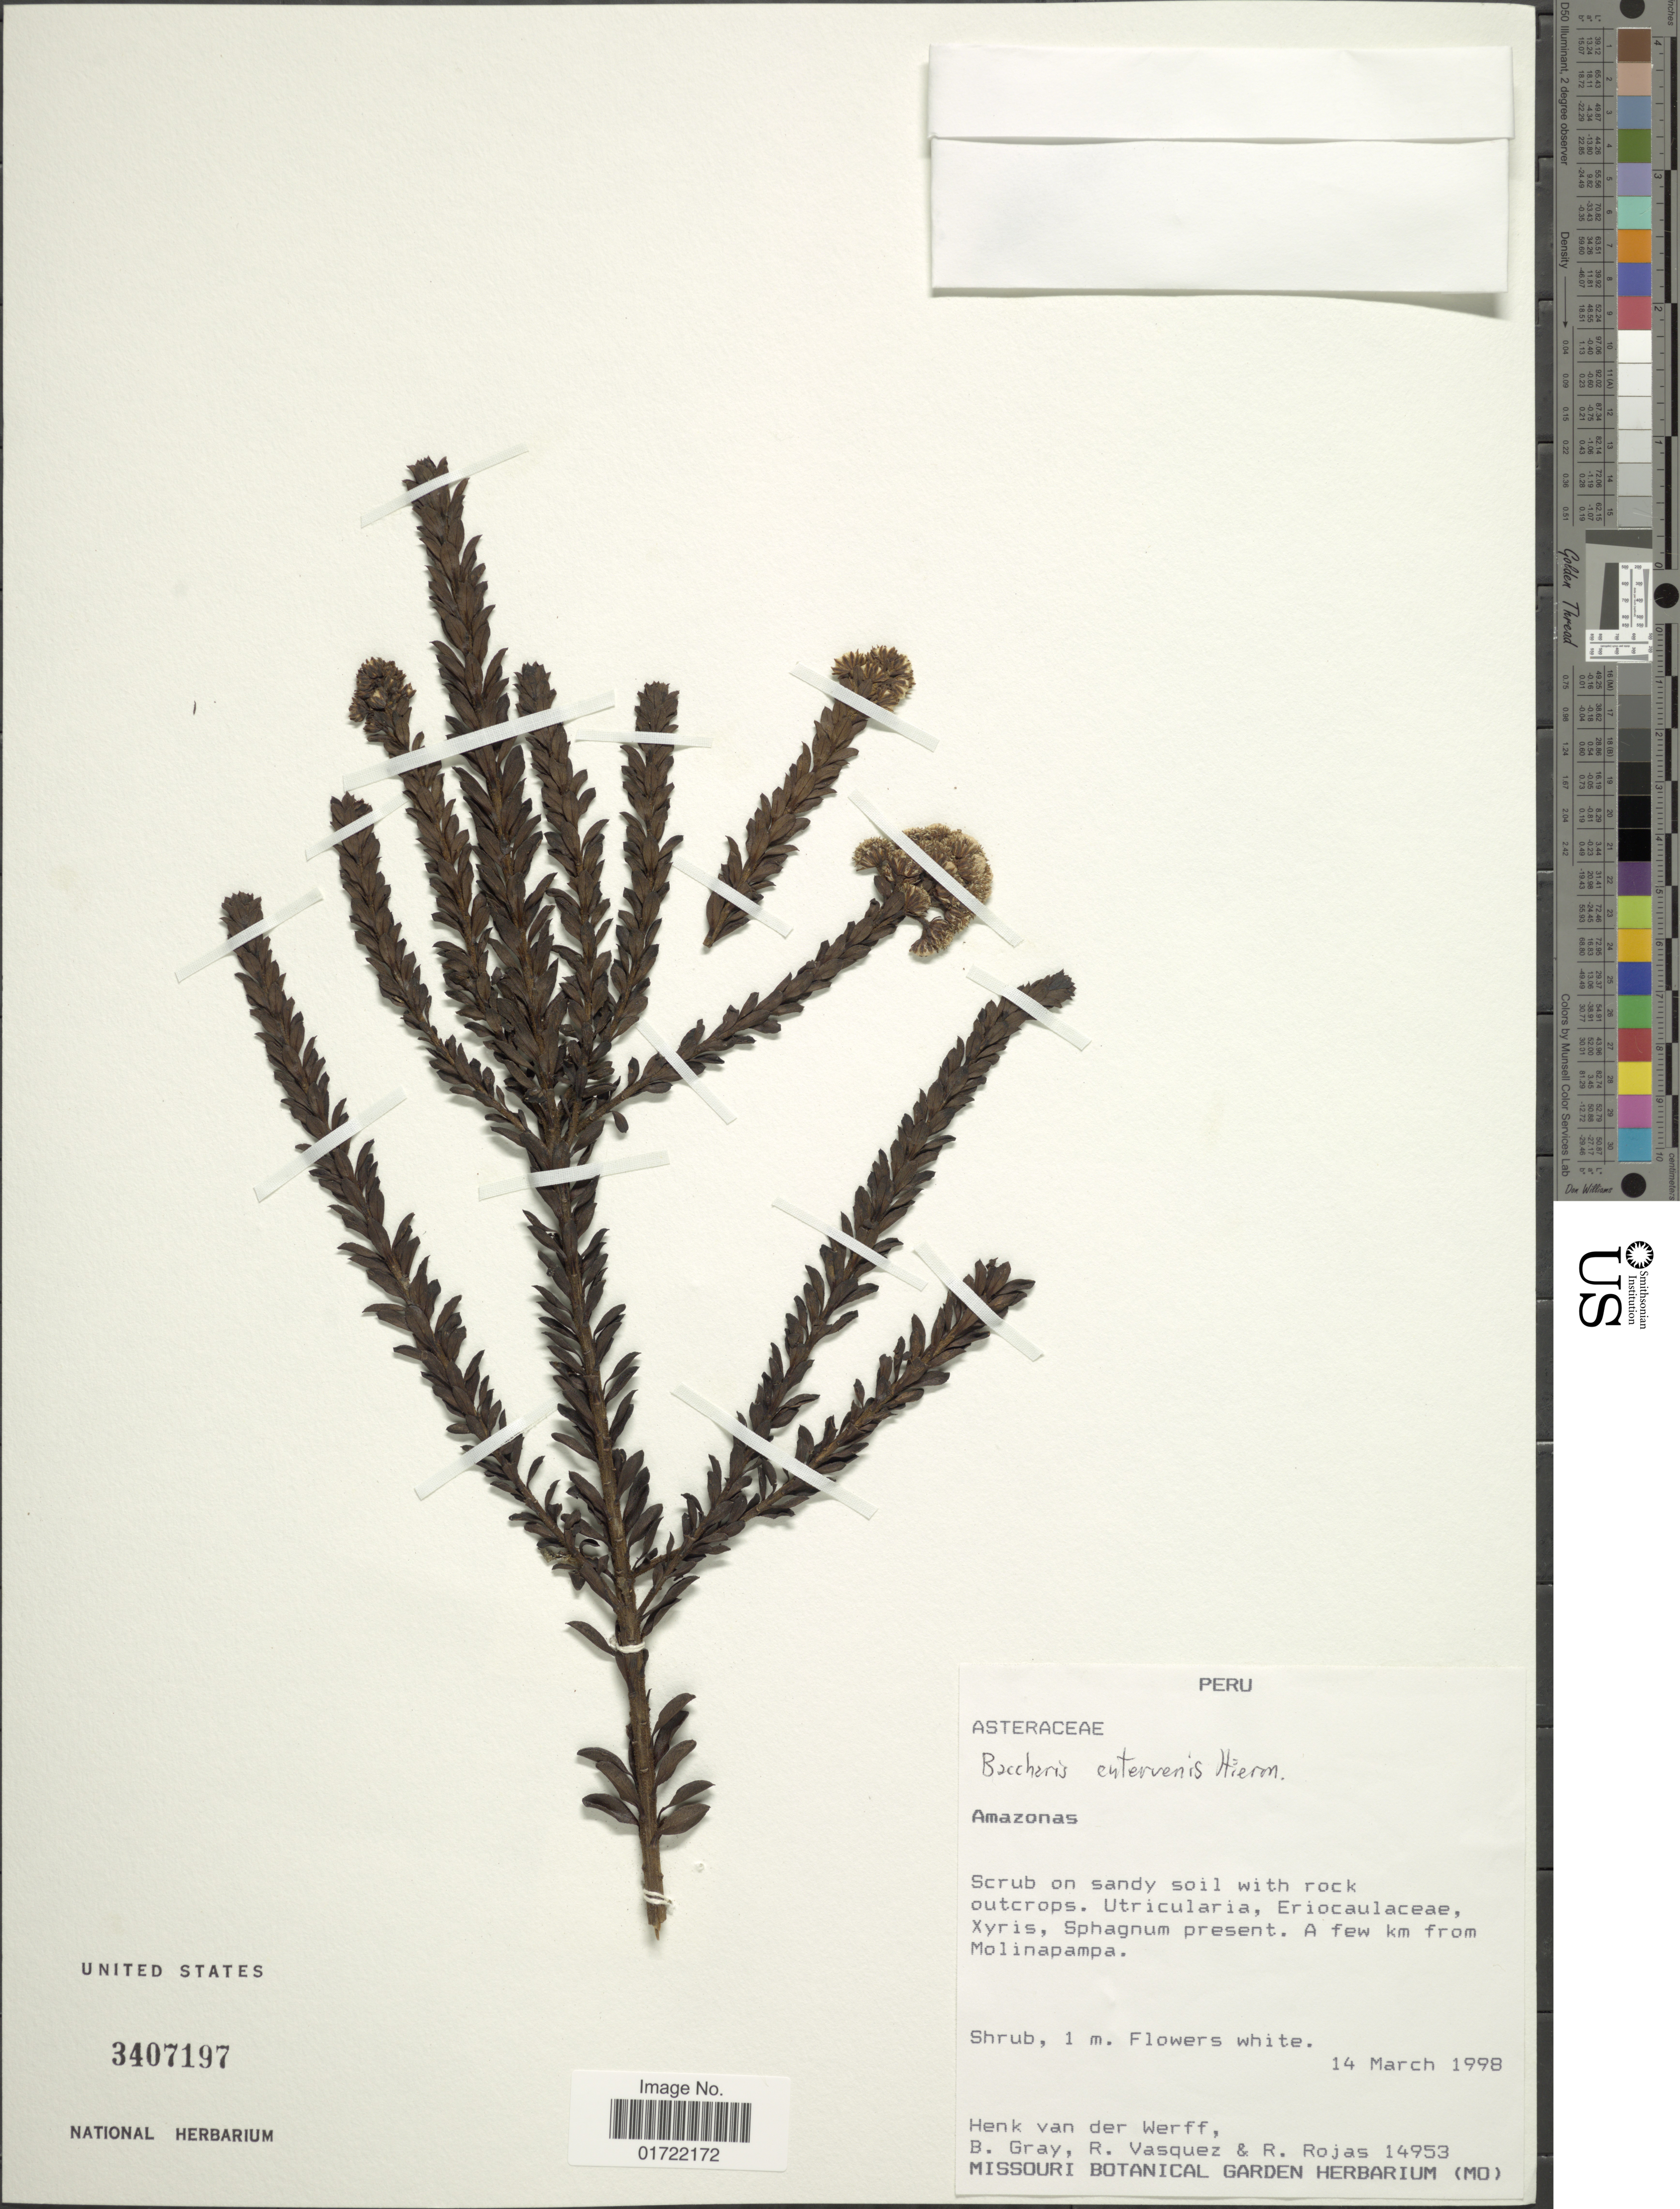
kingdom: Plantae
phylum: Tracheophyta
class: Magnoliopsida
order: Asterales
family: Asteraceae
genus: Baccharis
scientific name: Baccharis cutervensis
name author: Hieron.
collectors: H. van der Werff, B. Gray, R. Vasquez & R. Rojas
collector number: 14953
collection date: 1998-03-14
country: Peru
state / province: Amazonas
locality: A few km from Molinapampa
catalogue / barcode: US 3407197